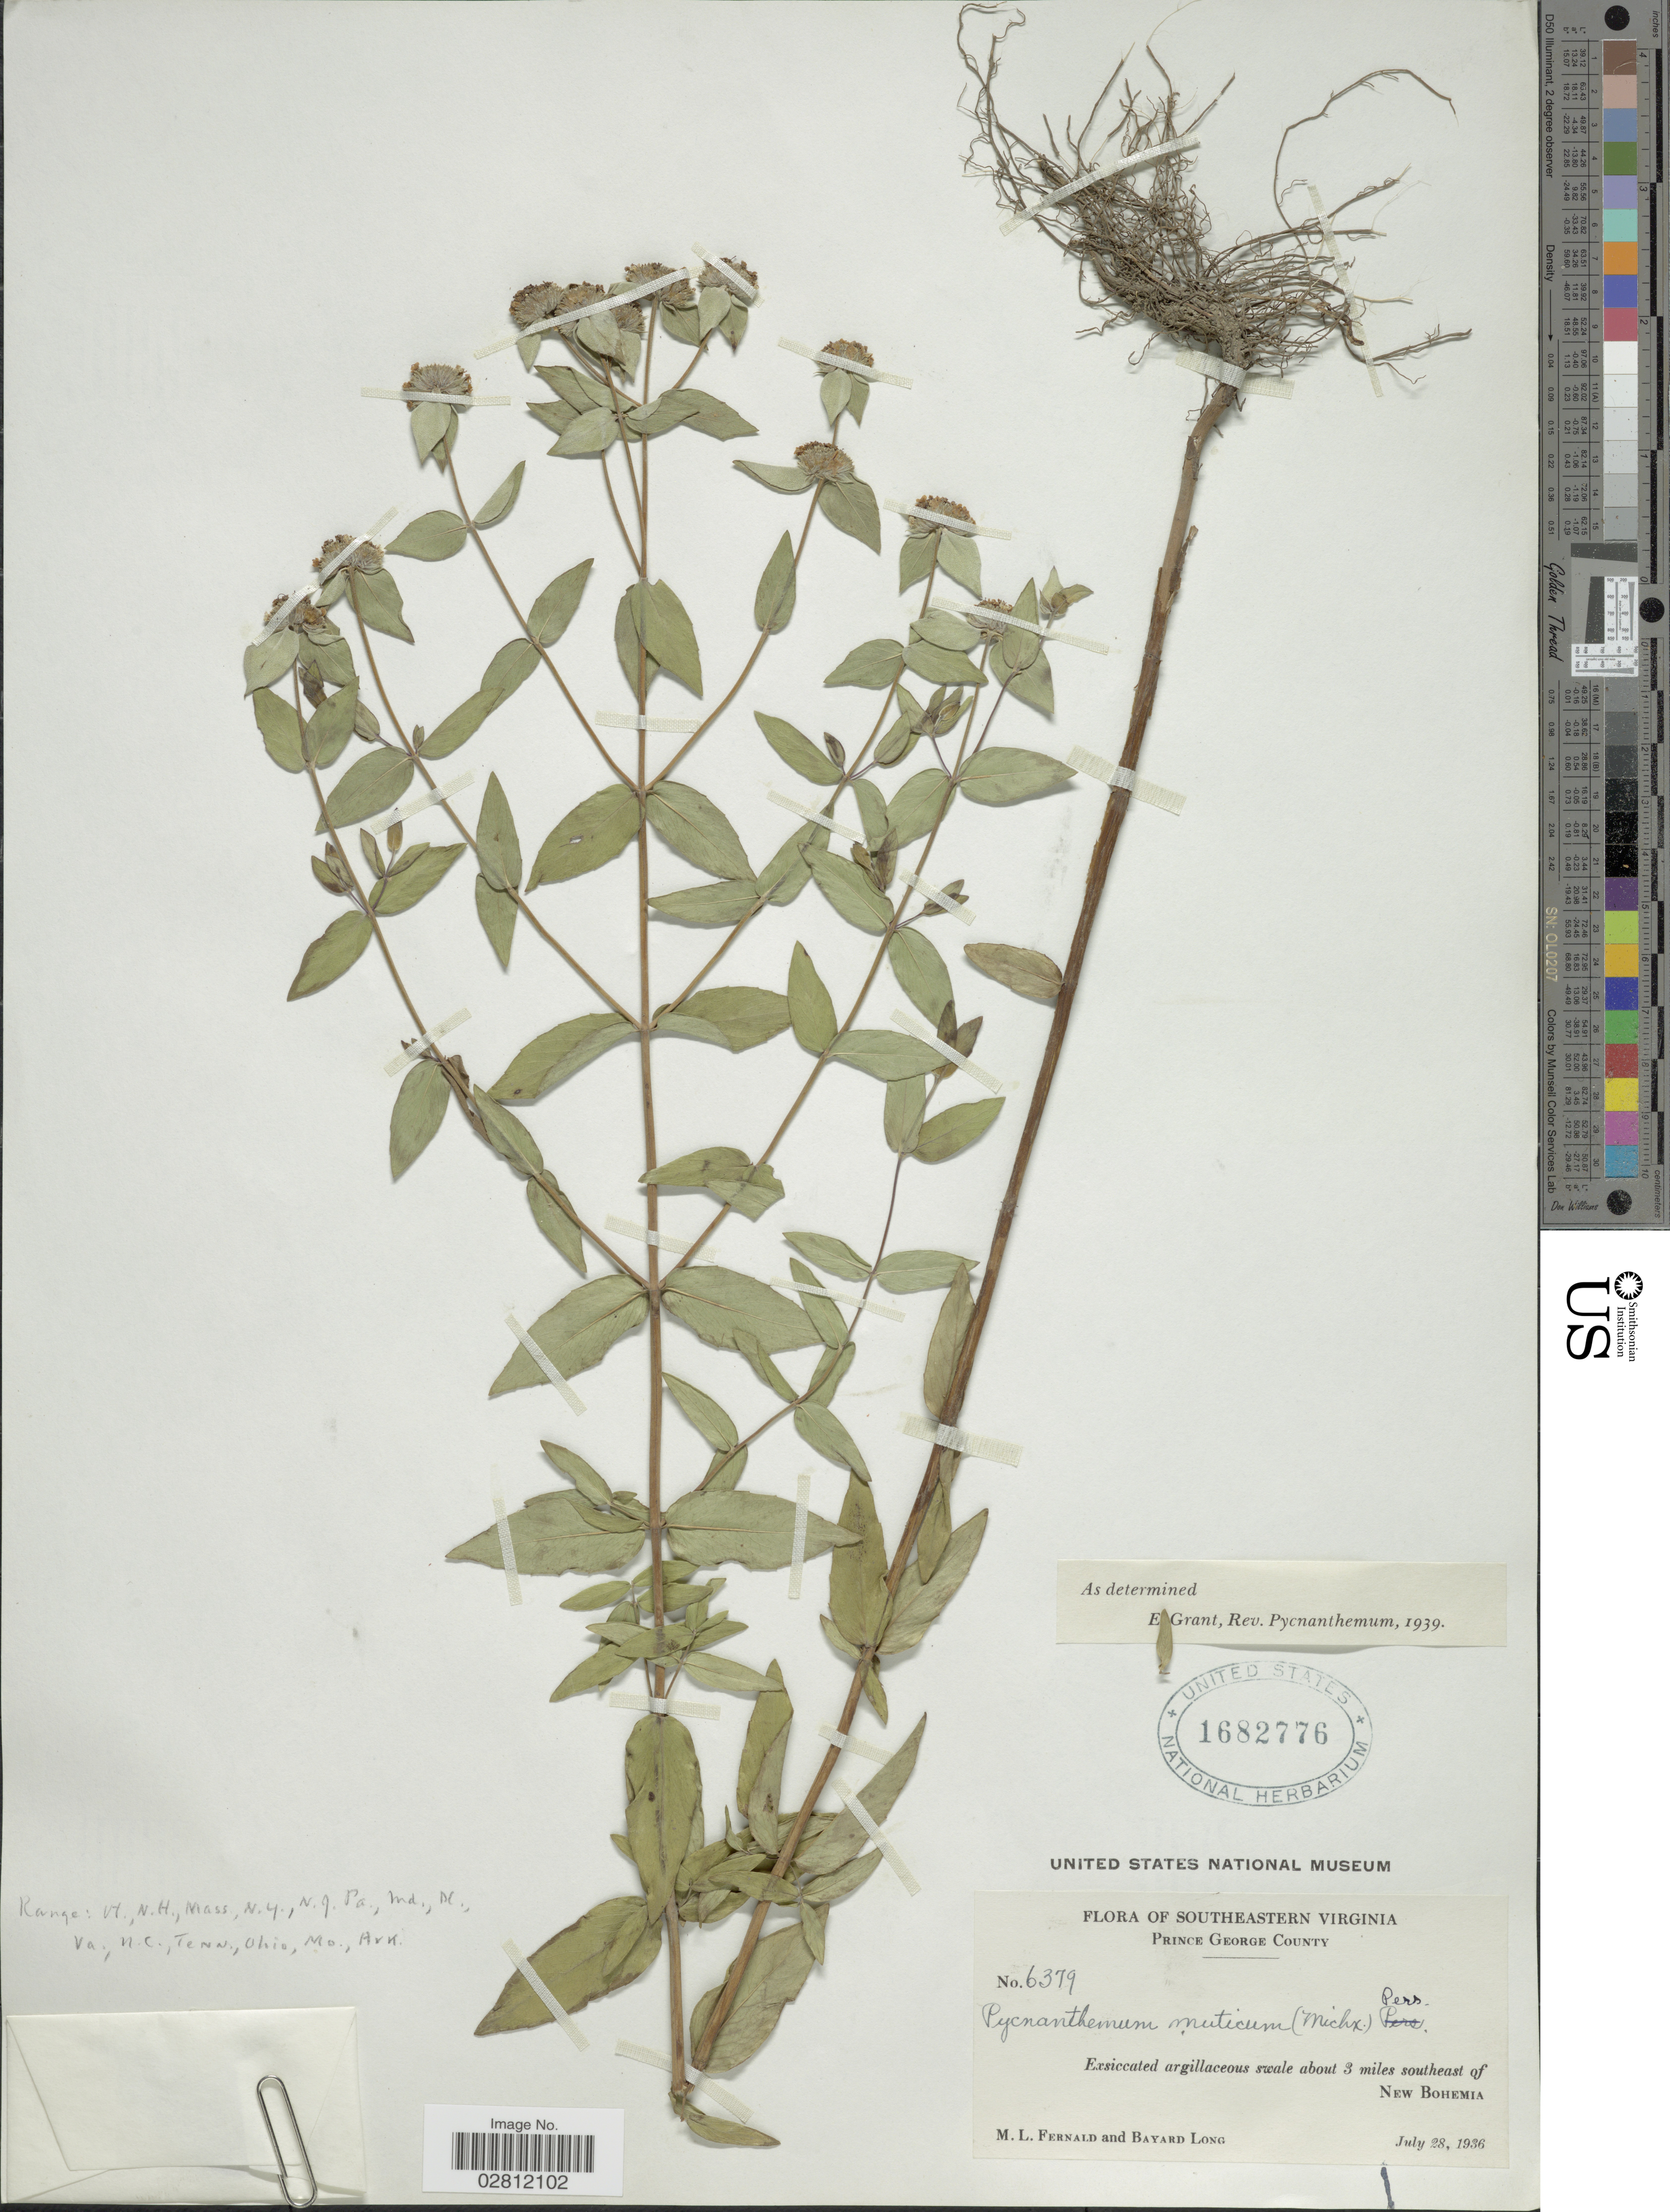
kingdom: Plantae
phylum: Tracheophyta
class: Magnoliopsida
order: Lamiales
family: Lamiaceae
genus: Pycnanthemum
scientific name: Pycnanthemum muticum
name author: (Michx.) Pers.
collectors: M. L. Fernald & B. Long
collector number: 6379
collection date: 1936-07-28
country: United States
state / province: Virginia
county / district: Prince George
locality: Southeastern Virginia, Prince George County, Exsiccated argillaceous swale about 3 miles southeast of New Bohemia.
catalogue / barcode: US 1682776